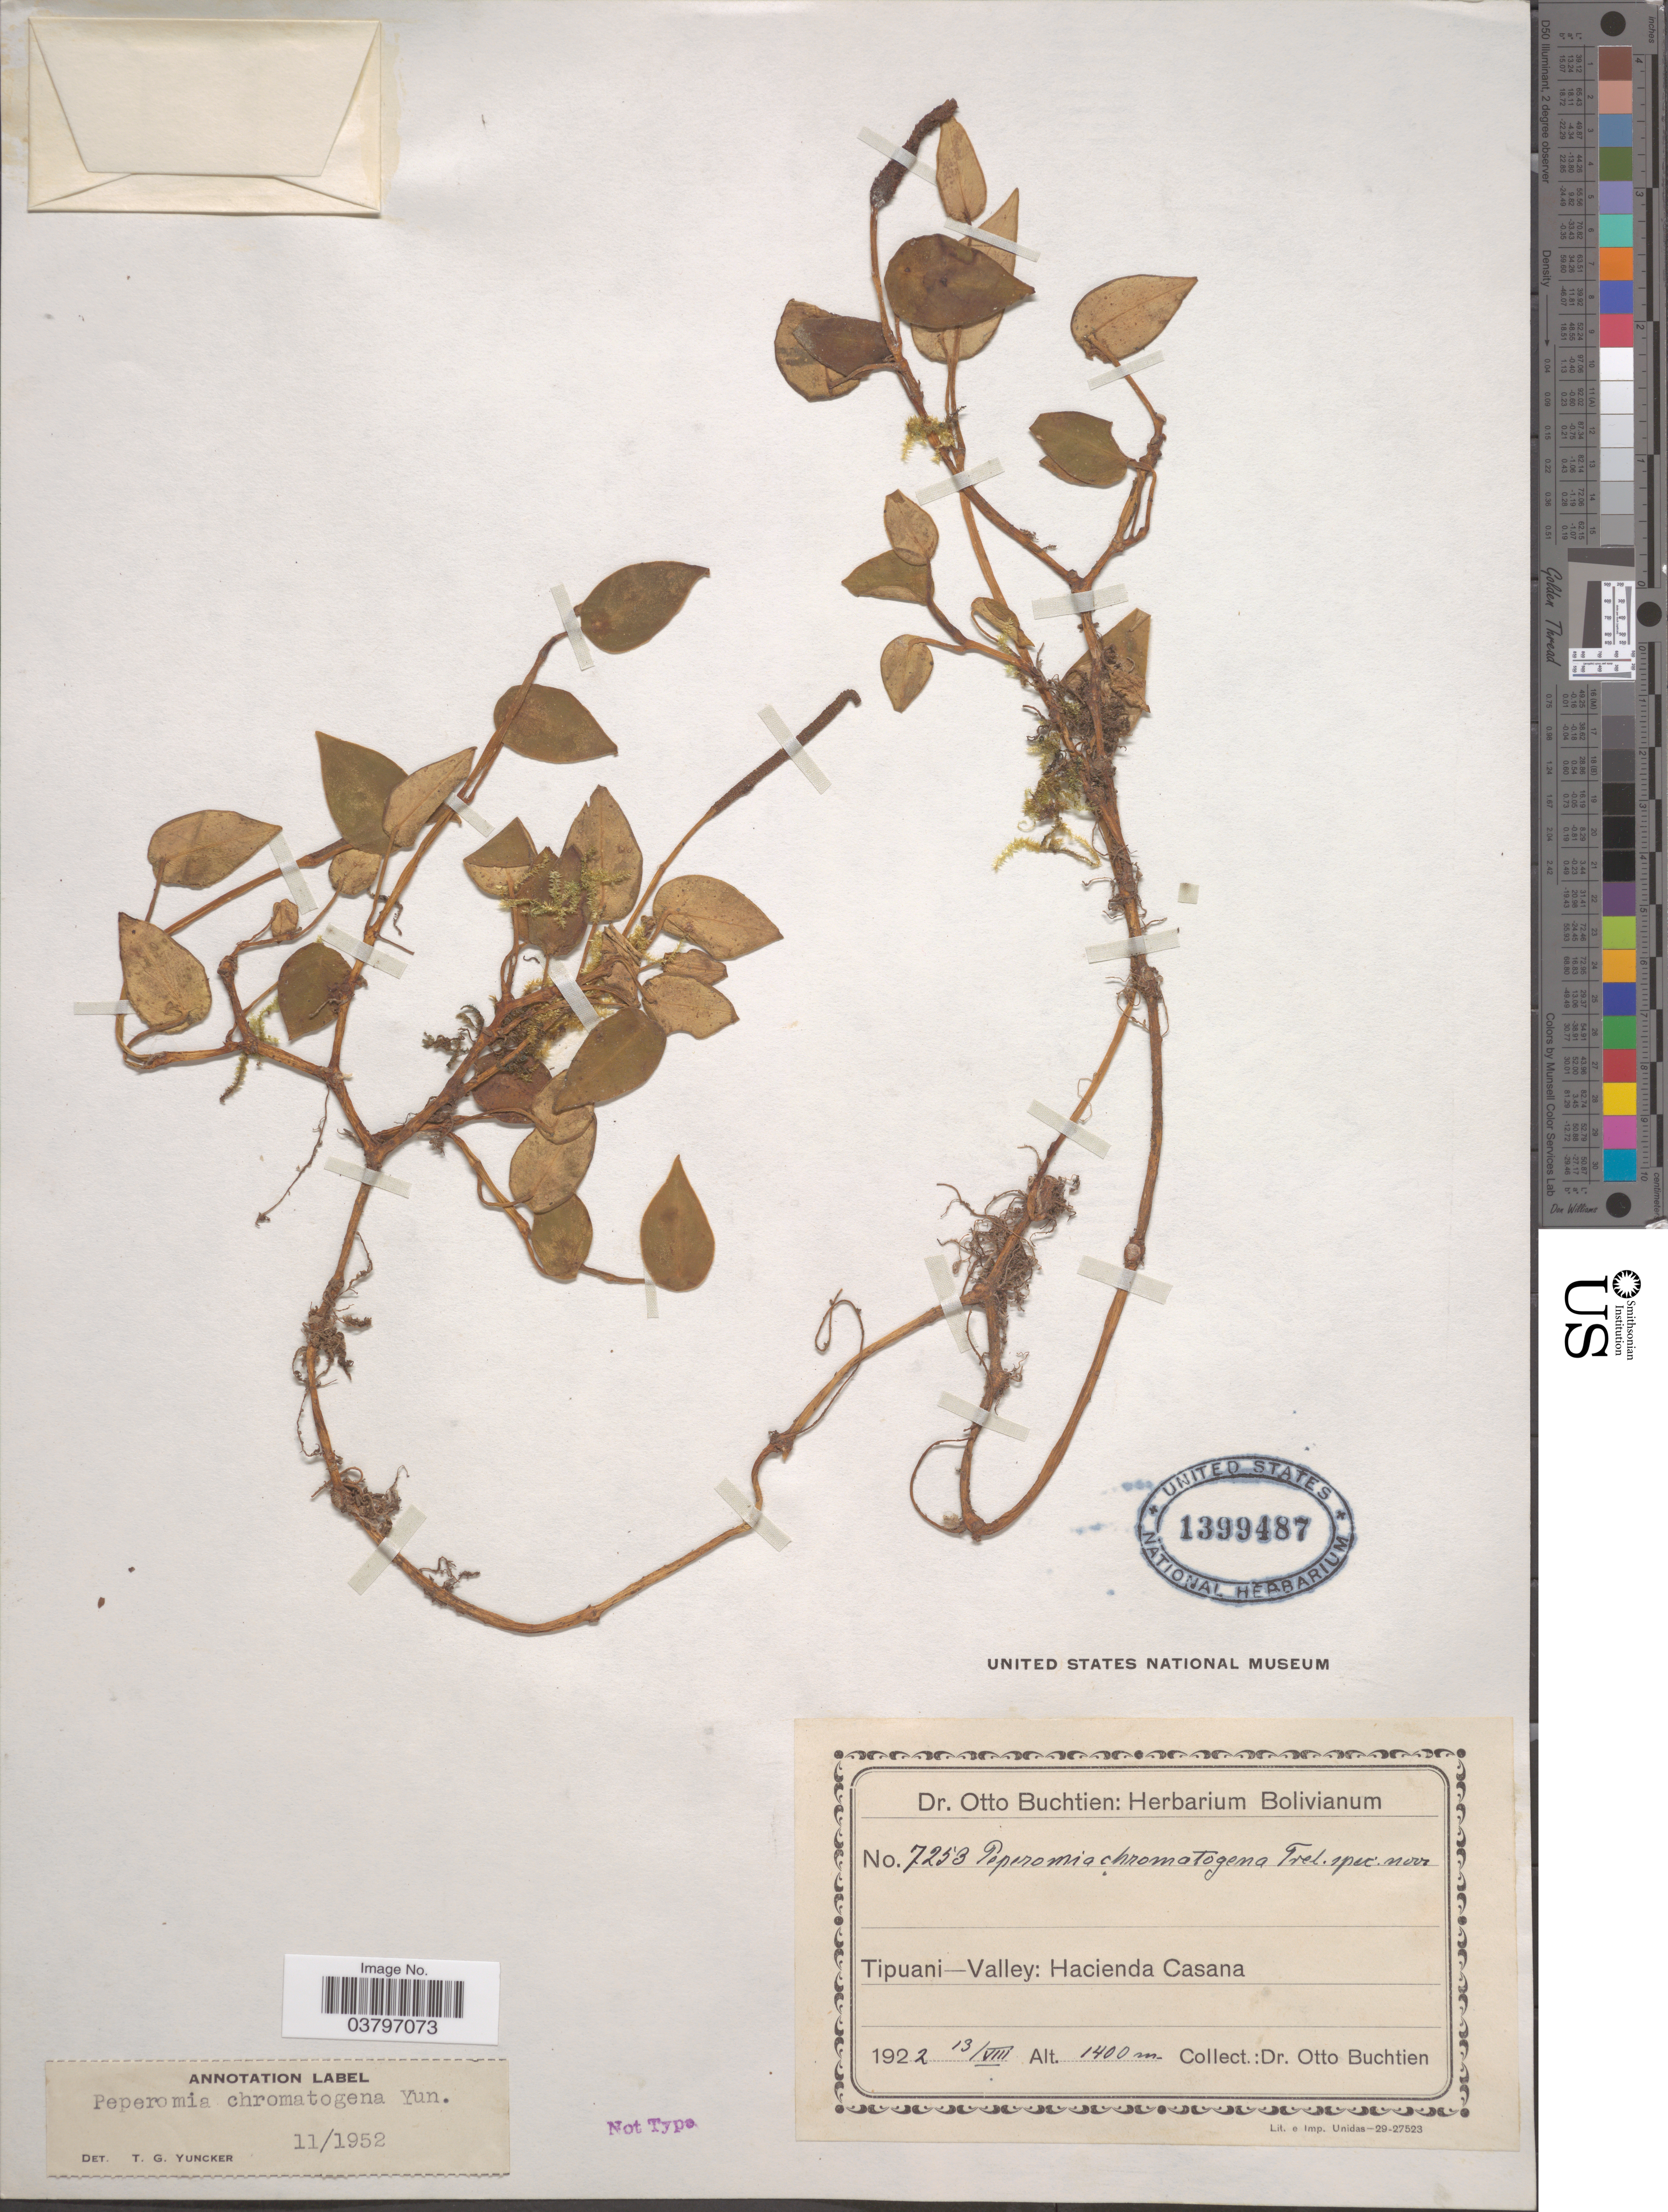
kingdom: Plantae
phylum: Tracheophyta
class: Magnoliopsida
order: Piperales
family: Piperaceae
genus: Peperomia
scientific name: Peperomia chromatogena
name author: Yunck.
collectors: O. Buchtien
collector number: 7253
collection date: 1922-08-13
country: Bolivia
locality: Tipuani-Valley: Hacienda Casana.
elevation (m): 1400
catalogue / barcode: US 1399487